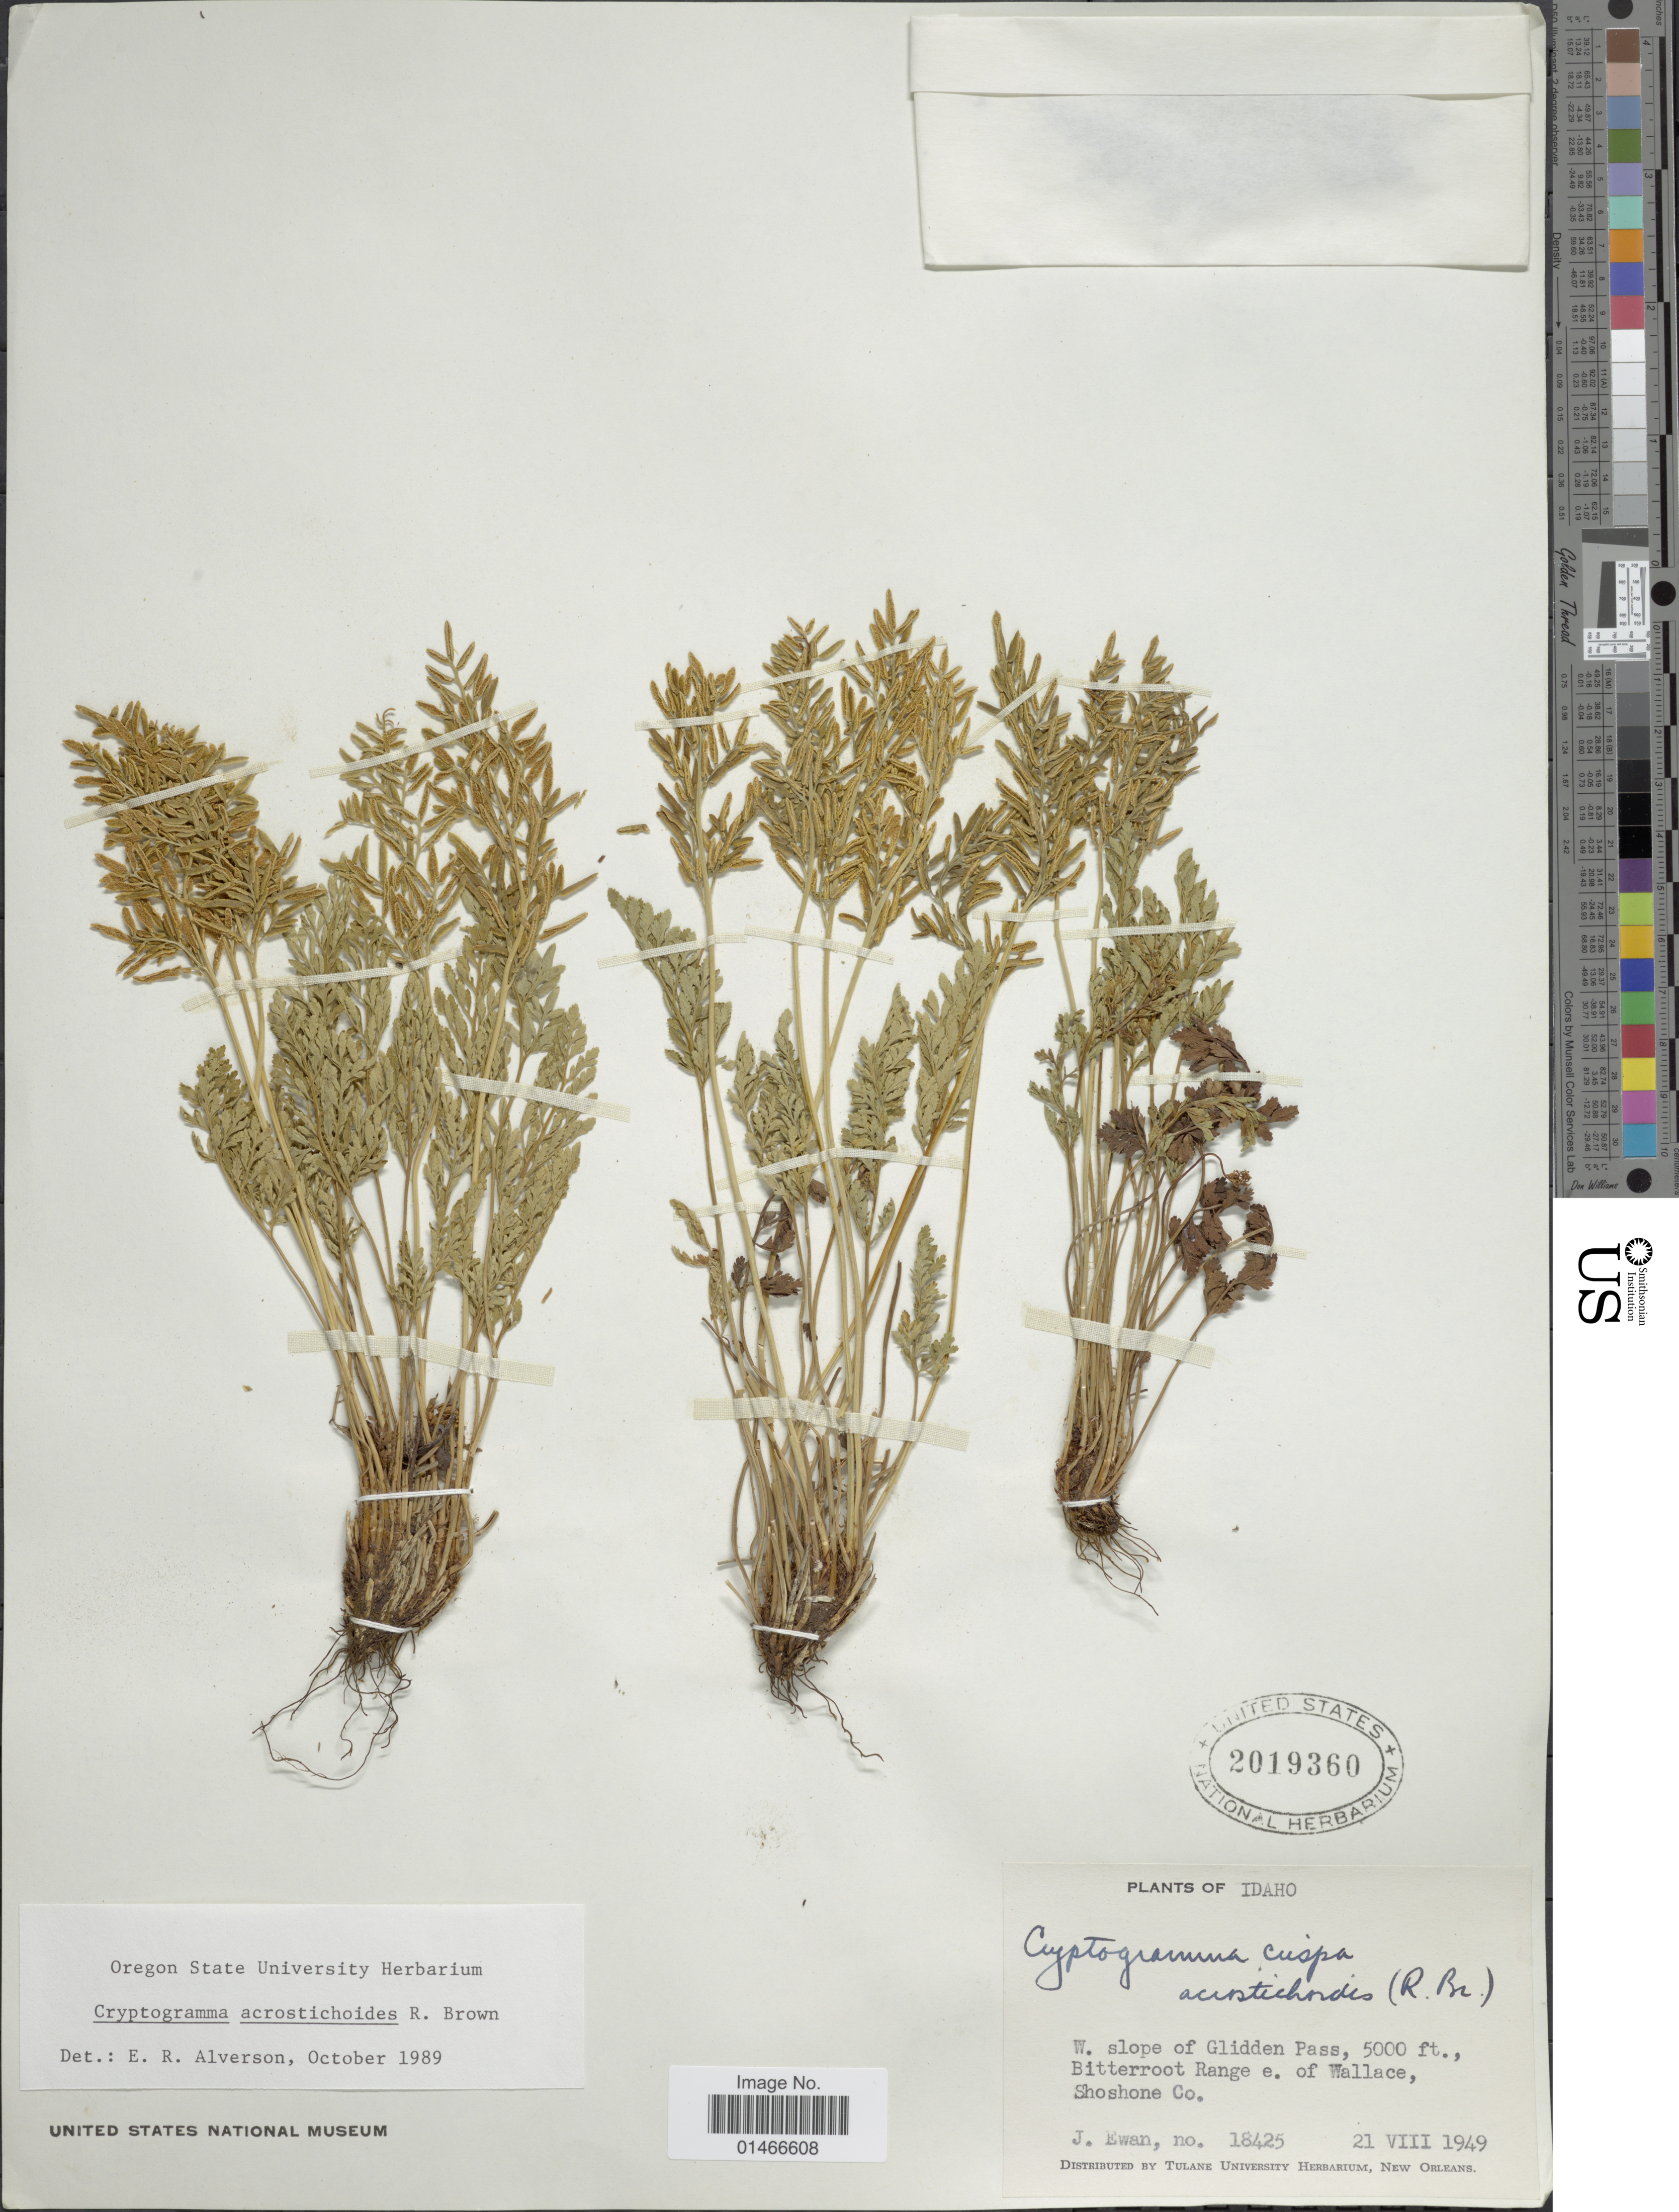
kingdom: Plantae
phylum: Tracheophyta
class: Polypodiopsida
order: Polypodiales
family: Pteridaceae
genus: Cryptogramma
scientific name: Cryptogramma acrostichoides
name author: R. Br.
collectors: J. A. Ewan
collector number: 18425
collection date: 1949-08-21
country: United States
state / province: Idaho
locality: W. slope of Glidden Pass. Bitterroot Range e. of Wallace, Shoshone Co.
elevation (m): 1524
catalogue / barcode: US 2019360